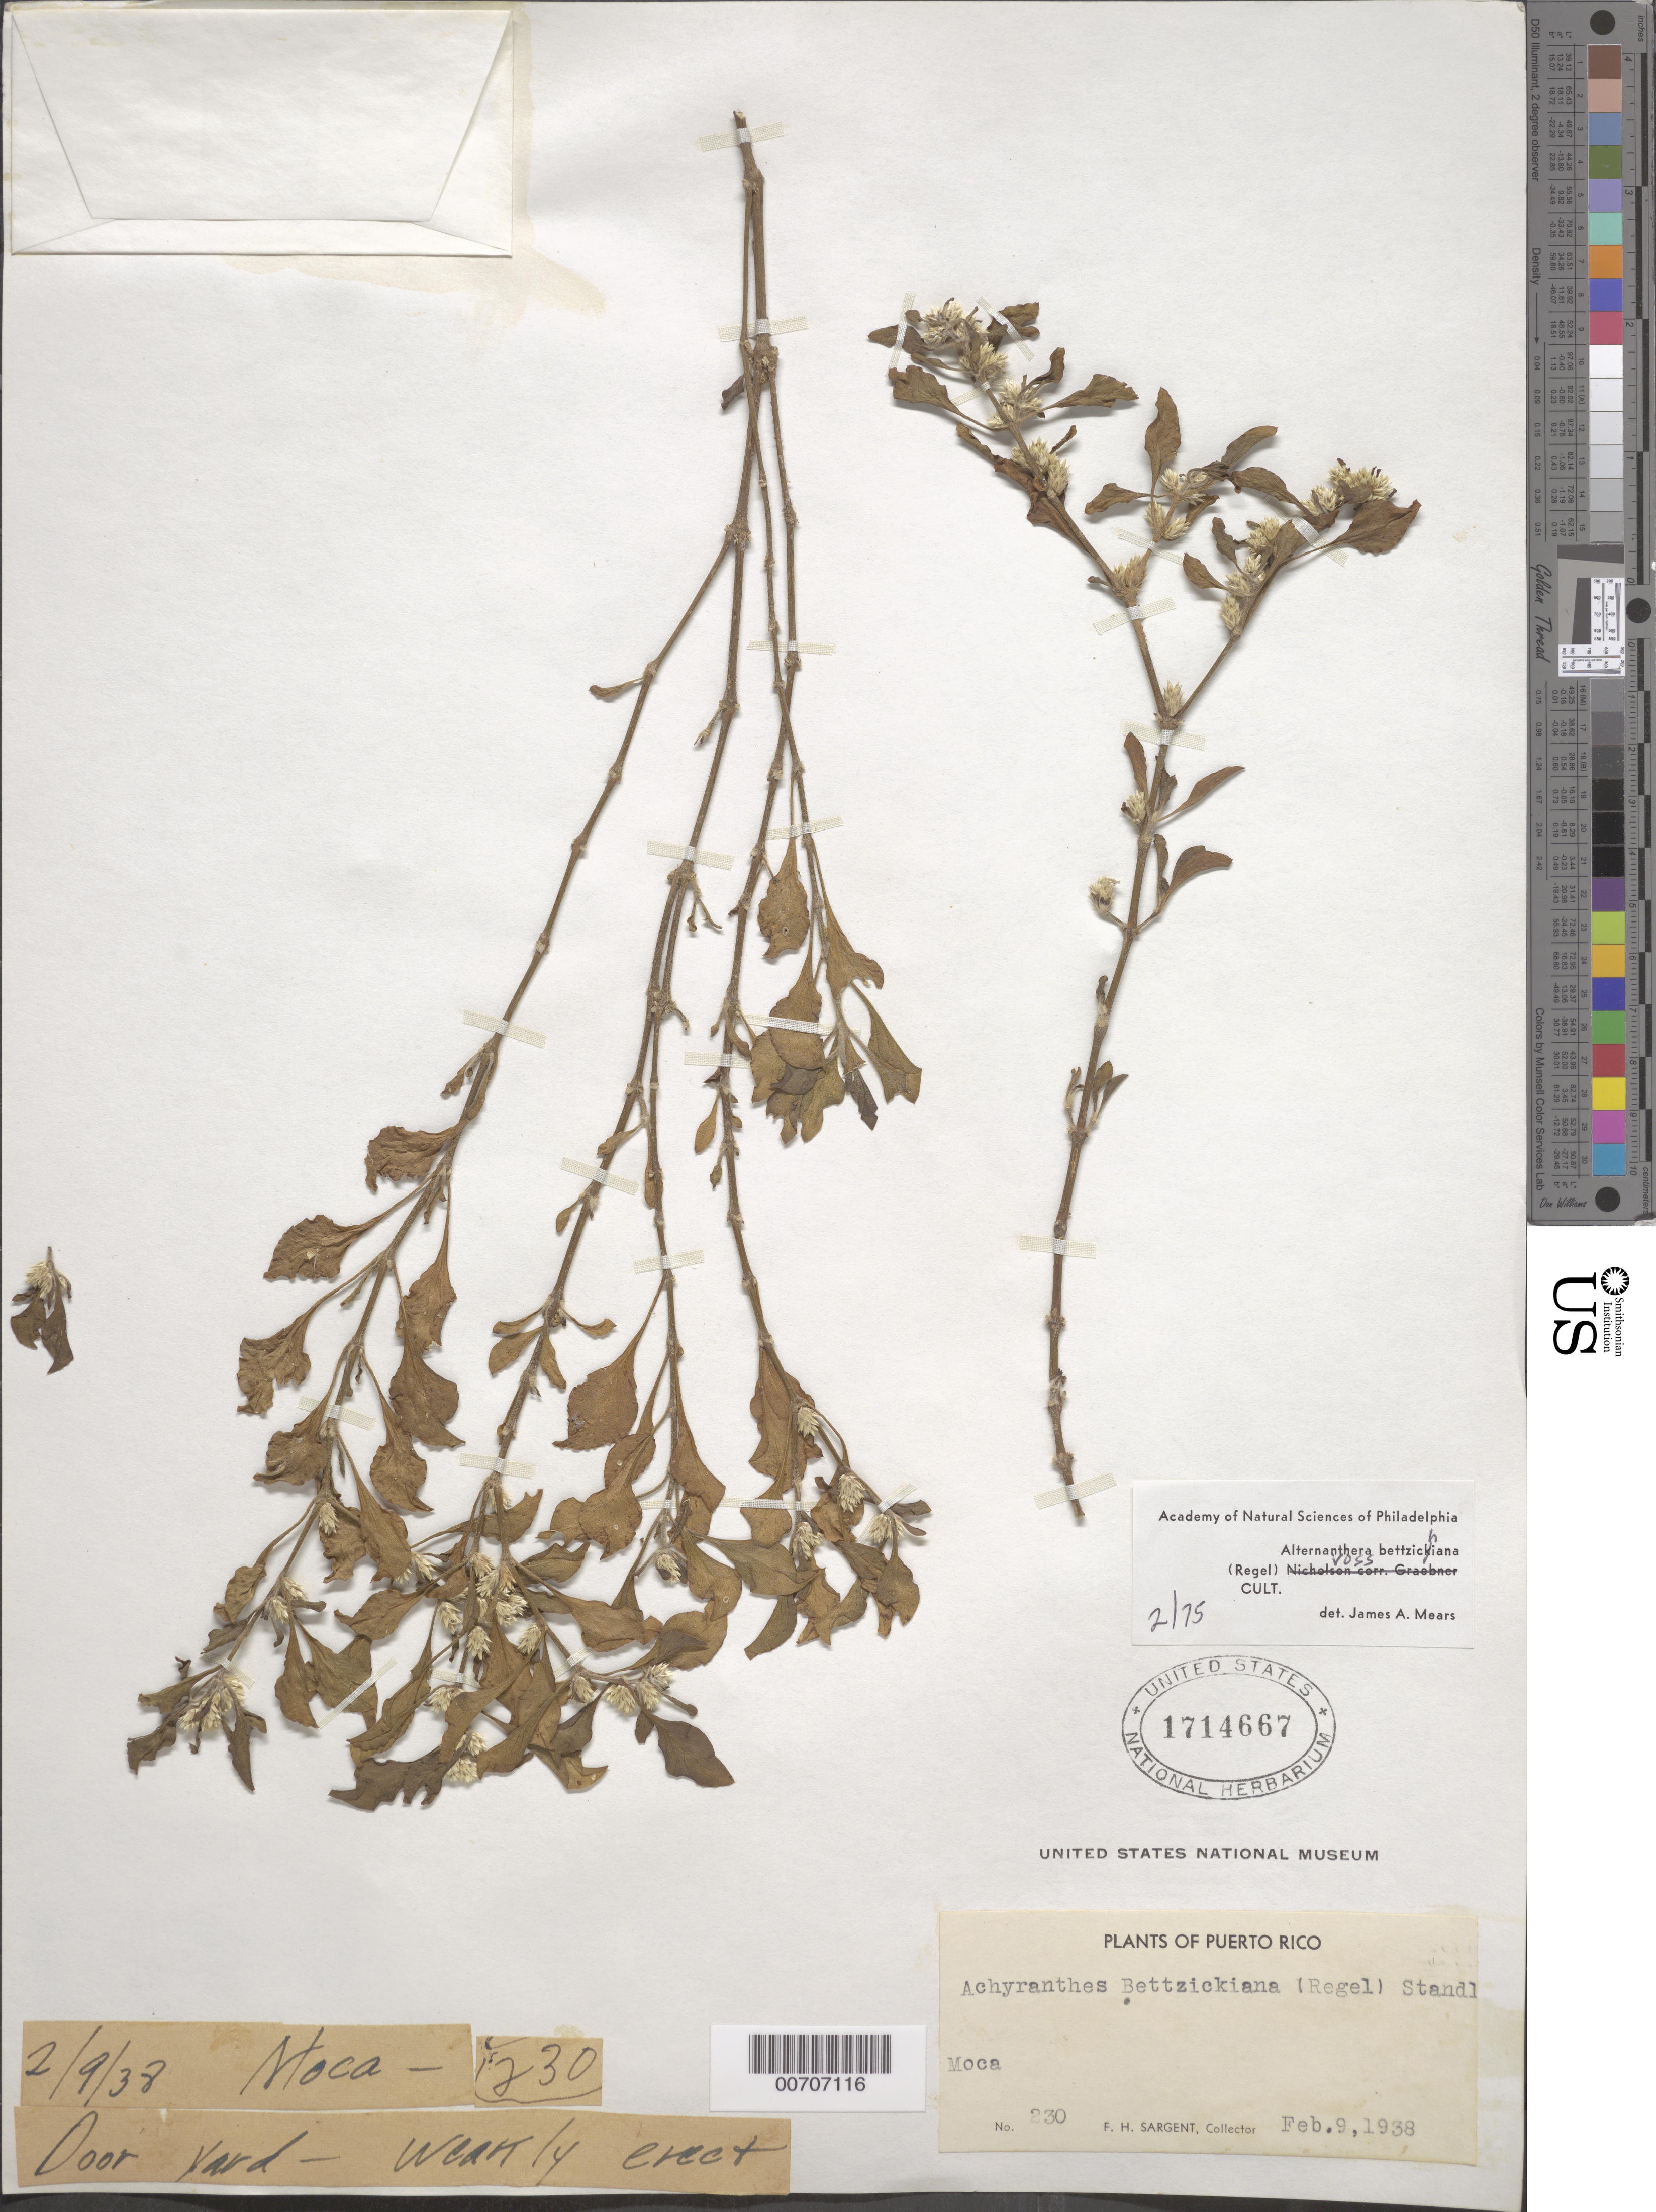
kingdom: Plantae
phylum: Tracheophyta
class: Magnoliopsida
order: Caryophyllales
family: Amaranthaceae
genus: Alternanthera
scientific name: Alternanthera bettzickiana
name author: (Regel) G. Nicholson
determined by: Mears, J. A., (PH), Academy of Natural Sciences of Philadelphia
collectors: F. H. Sargent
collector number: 230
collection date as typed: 09 Feb 1938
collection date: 1938-02-09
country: Puerto Rico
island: Greater Antilles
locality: Moca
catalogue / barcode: US 1714667